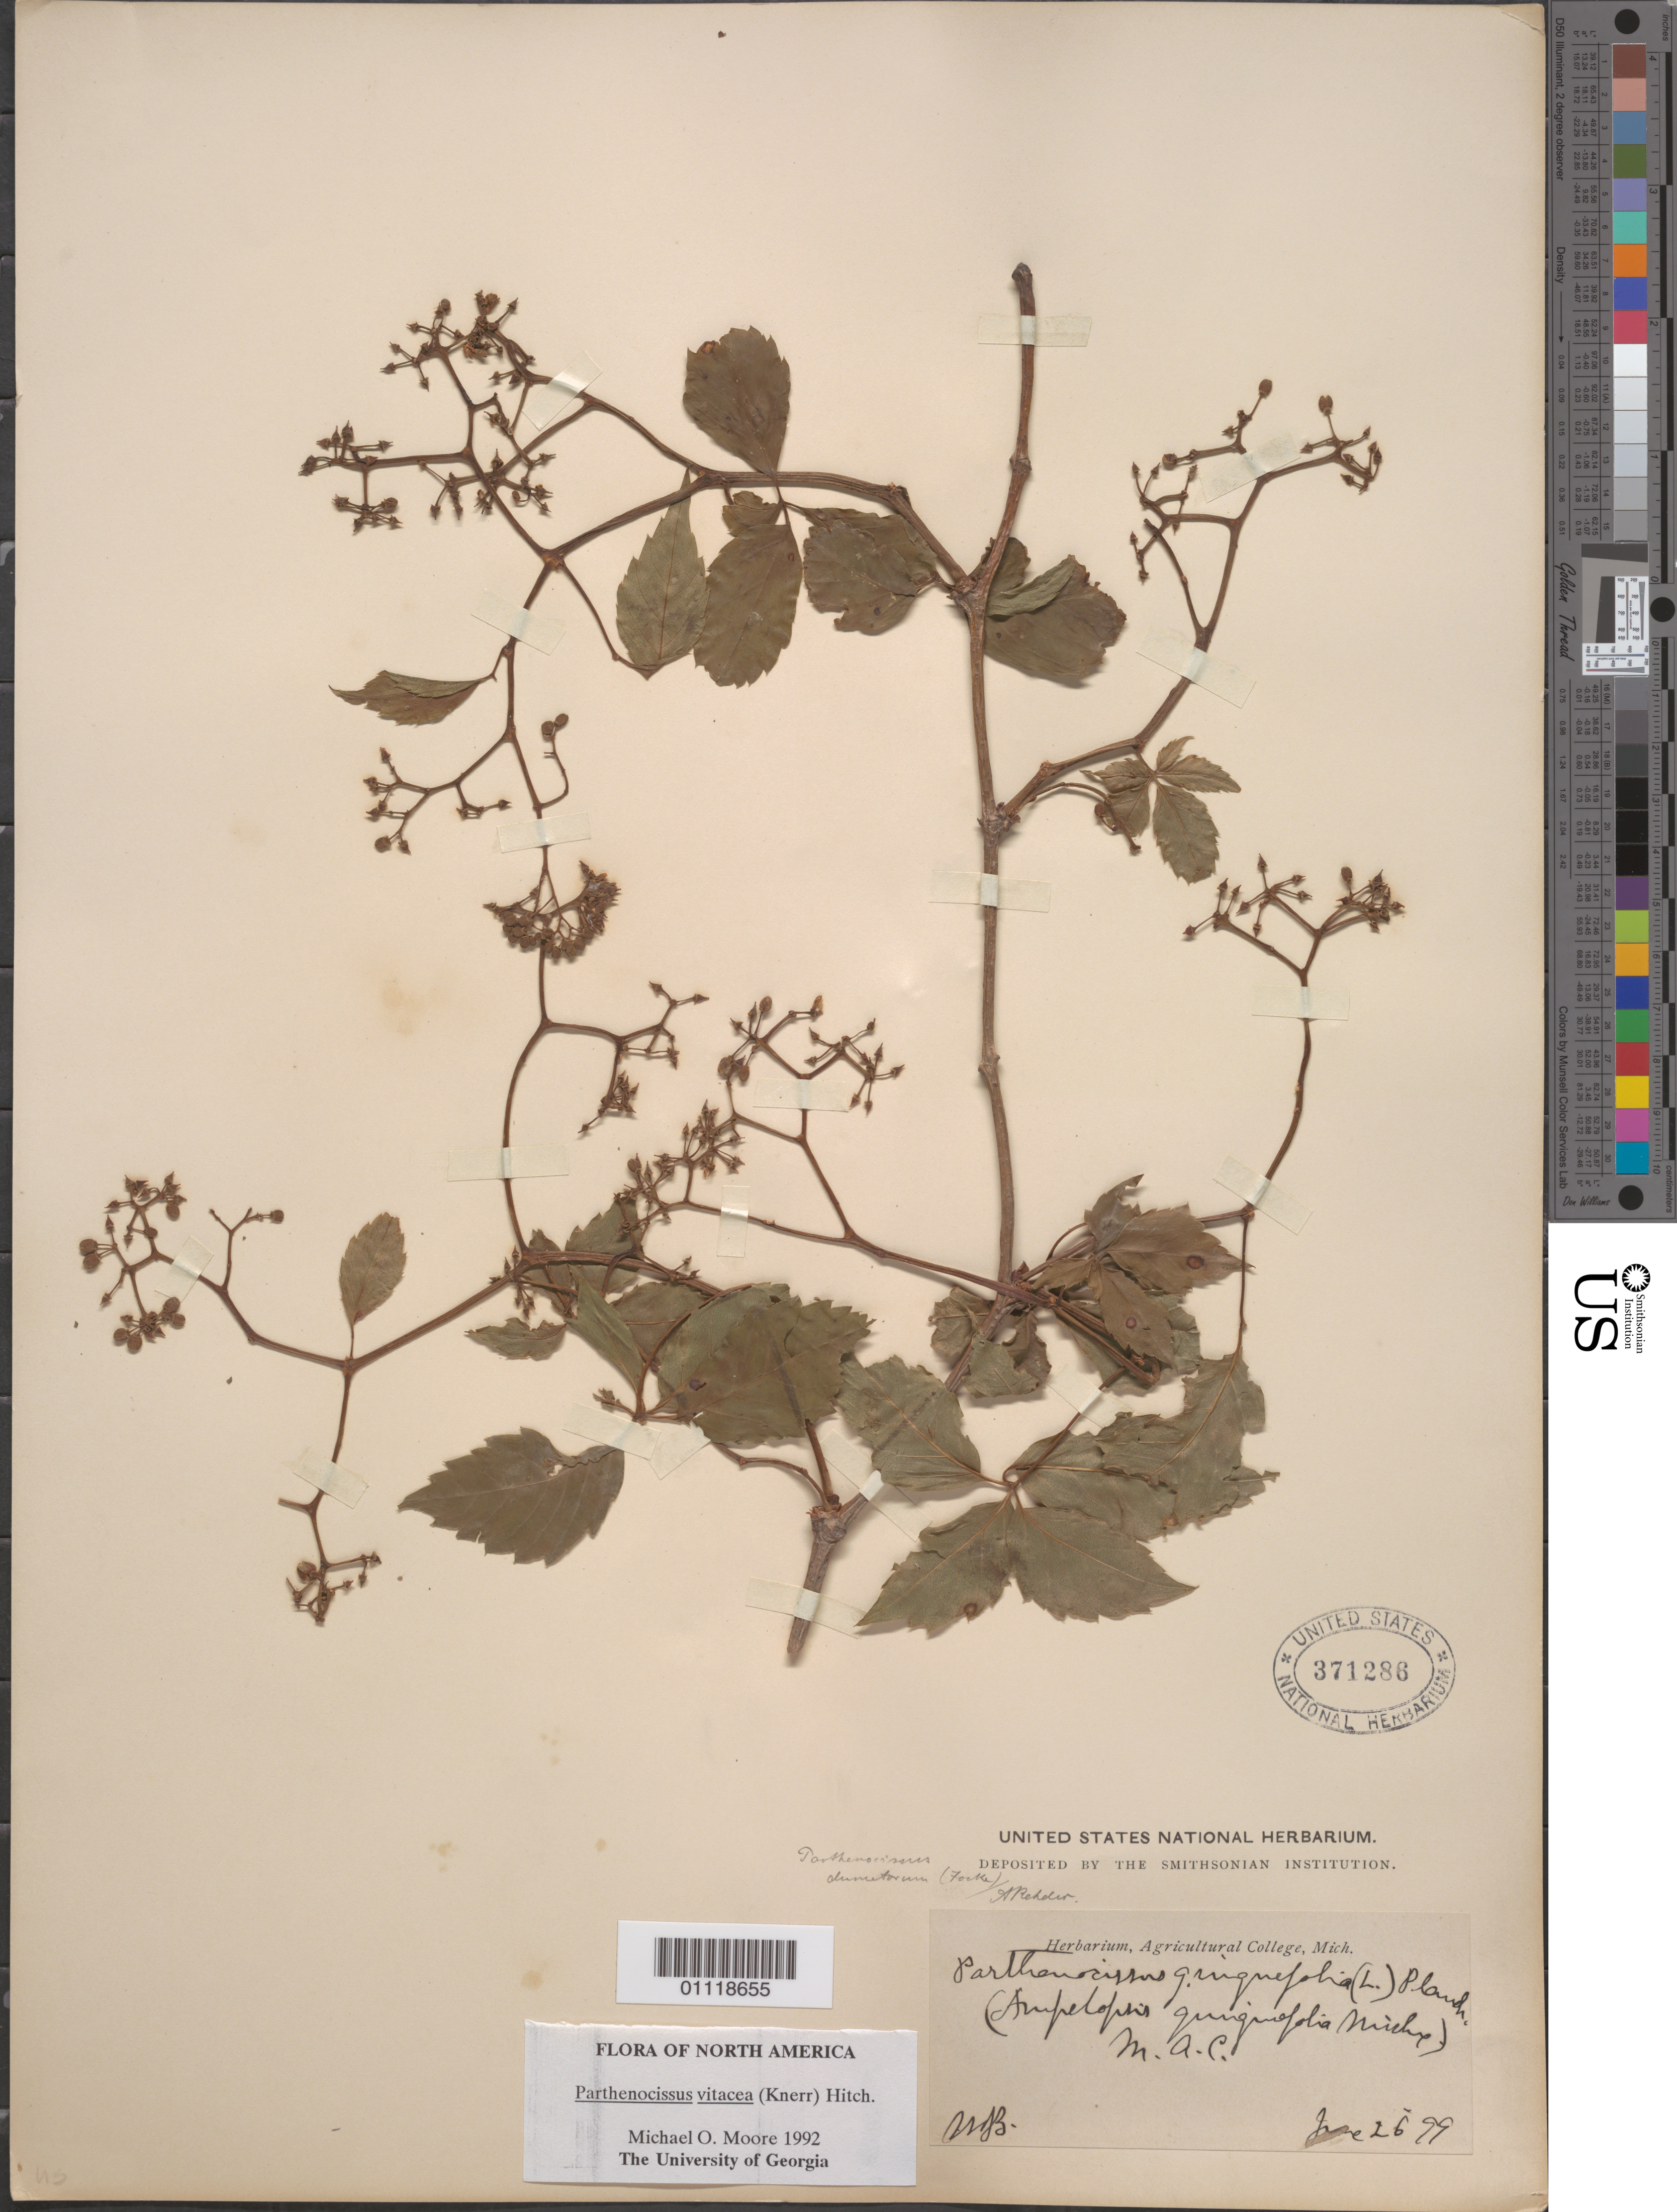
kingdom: Plantae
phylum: Tracheophyta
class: Magnoliopsida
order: Vitales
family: Vitaceae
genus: Parthenocissus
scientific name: Parthenocissus vitacea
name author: (Knerr) Hitchc.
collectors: W. J. Beal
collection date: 1899-06-26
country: United States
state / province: Michigan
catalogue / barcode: US 371286